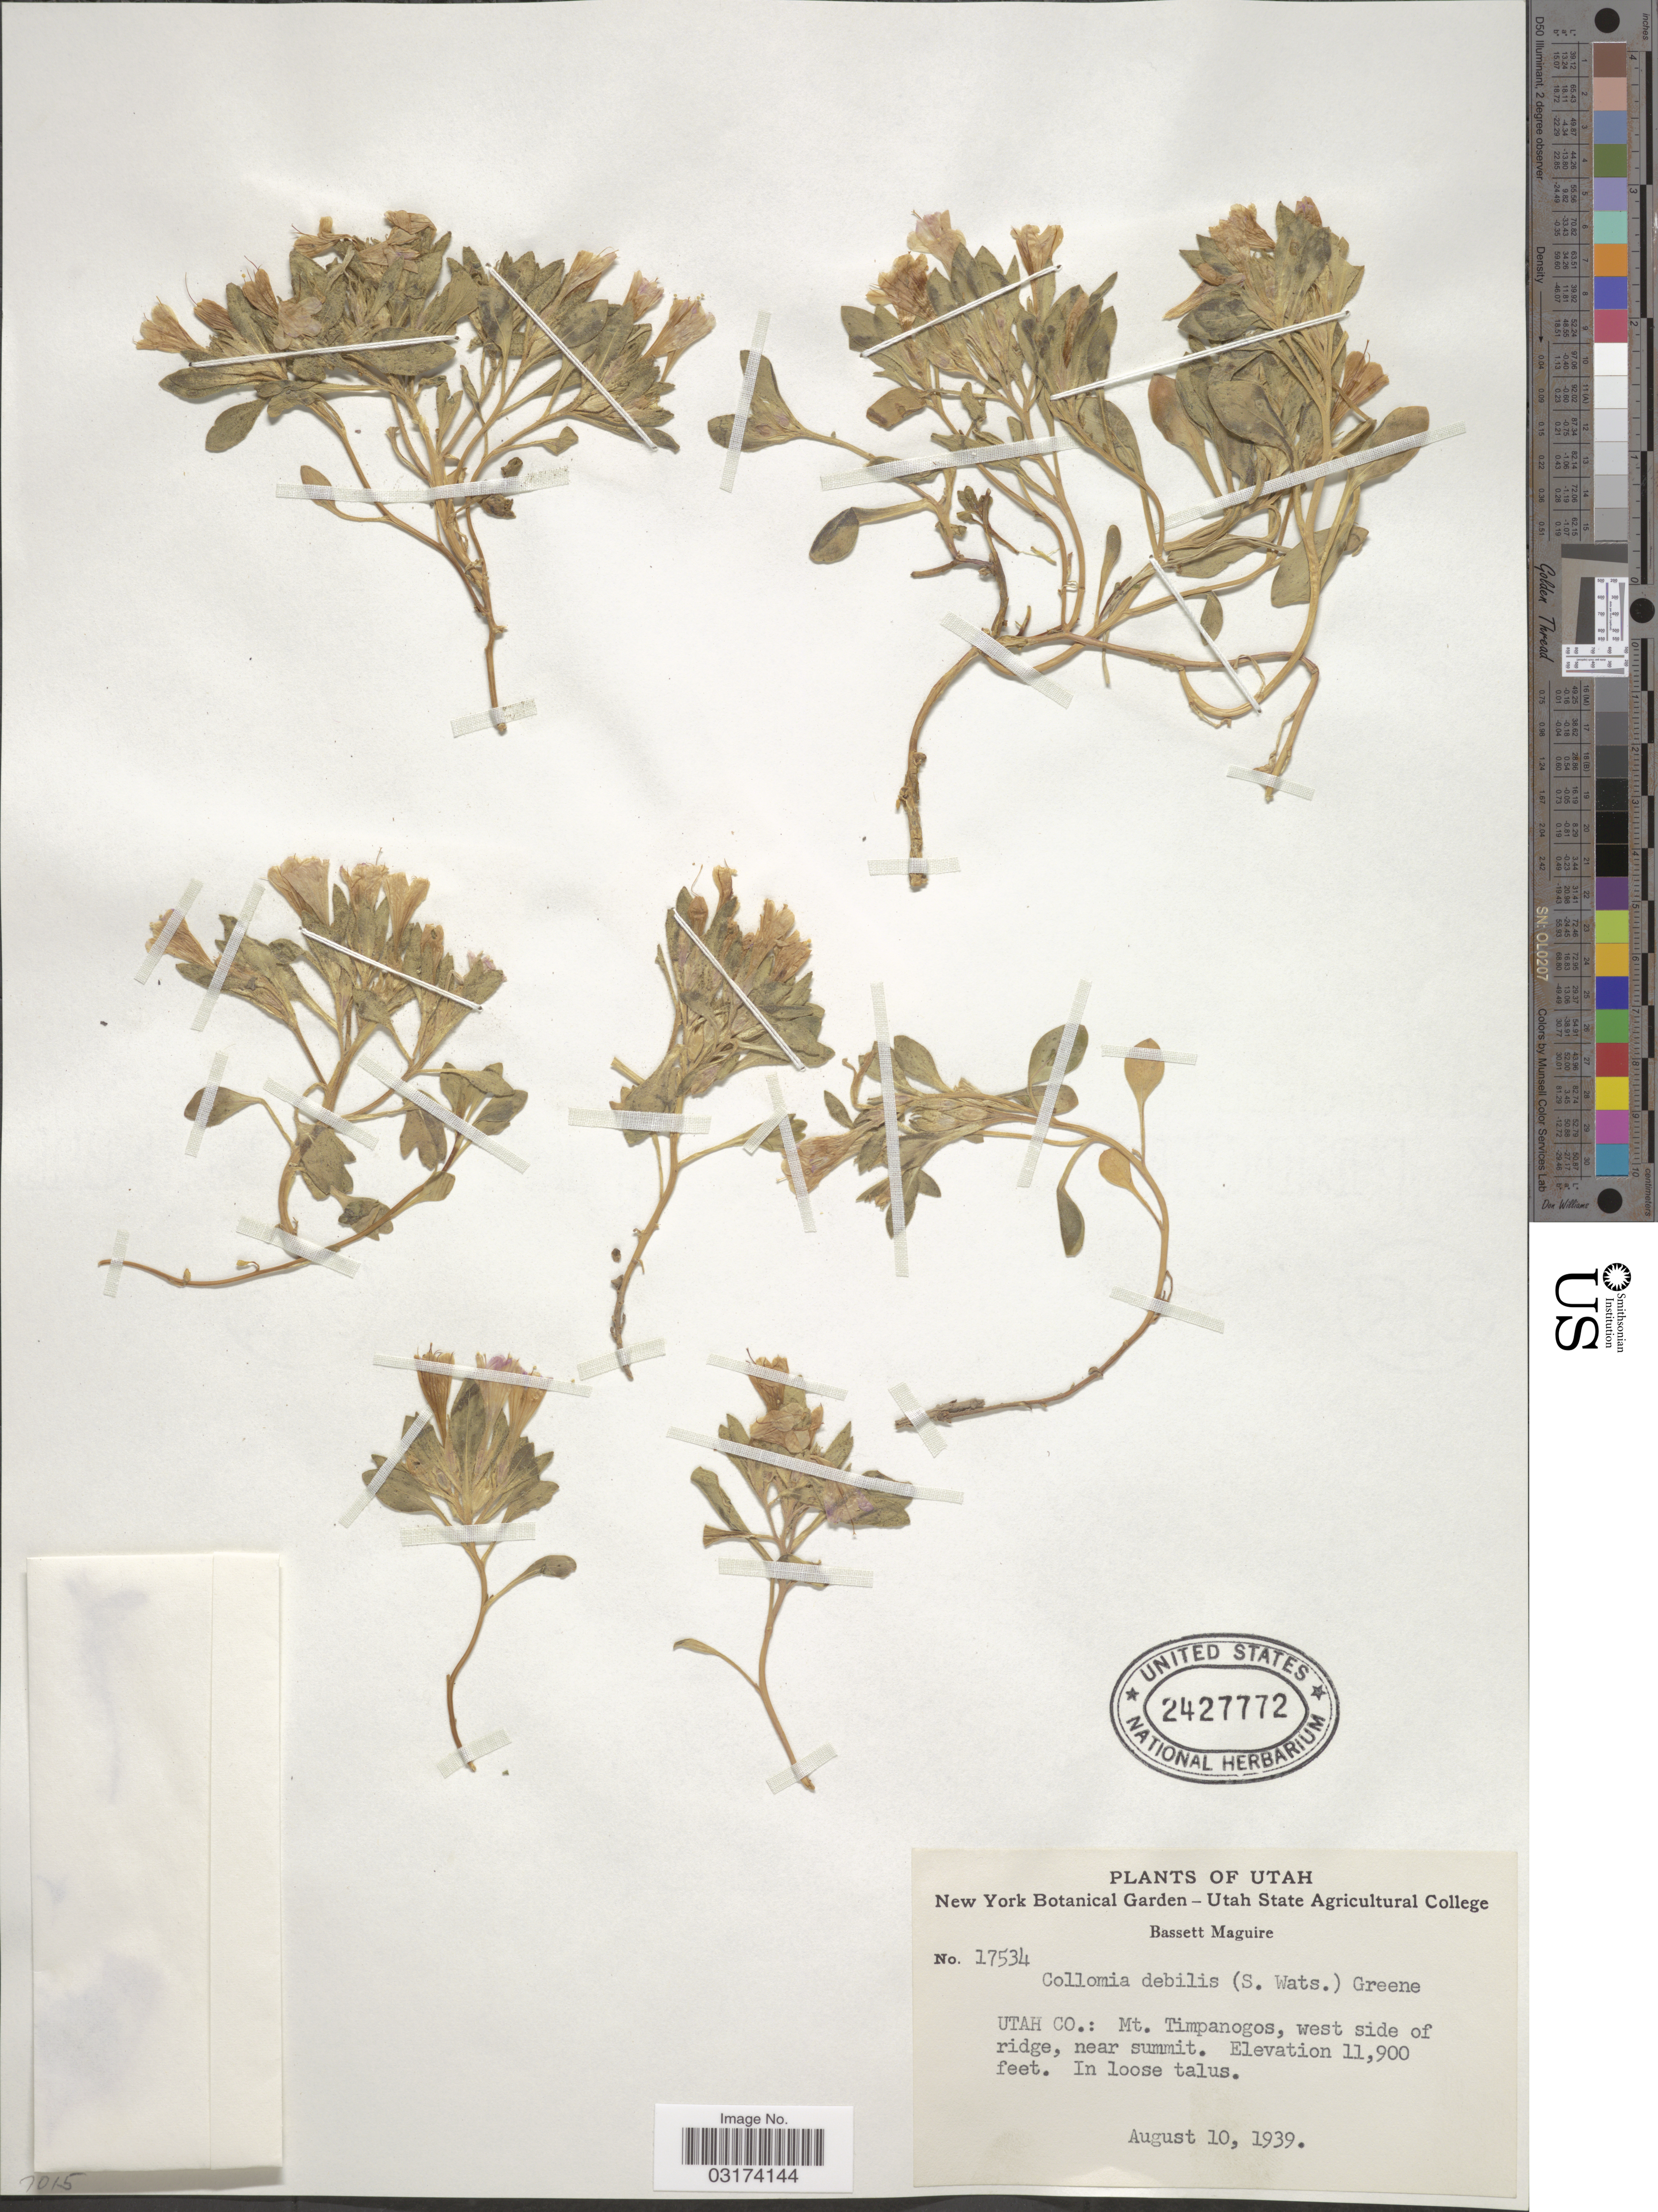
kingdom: Plantae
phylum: Tracheophyta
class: Magnoliopsida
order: Ericales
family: Polemoniaceae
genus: Collomia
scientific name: Collomia debilis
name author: (S. Watson) Greene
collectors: B. Maguire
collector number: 17534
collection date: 1939-08-10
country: United States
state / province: Utah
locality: Utah Co: Mt. Timpanogos, west side of ridge, near summit. In loose talus.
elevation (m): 3627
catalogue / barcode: US 2427772